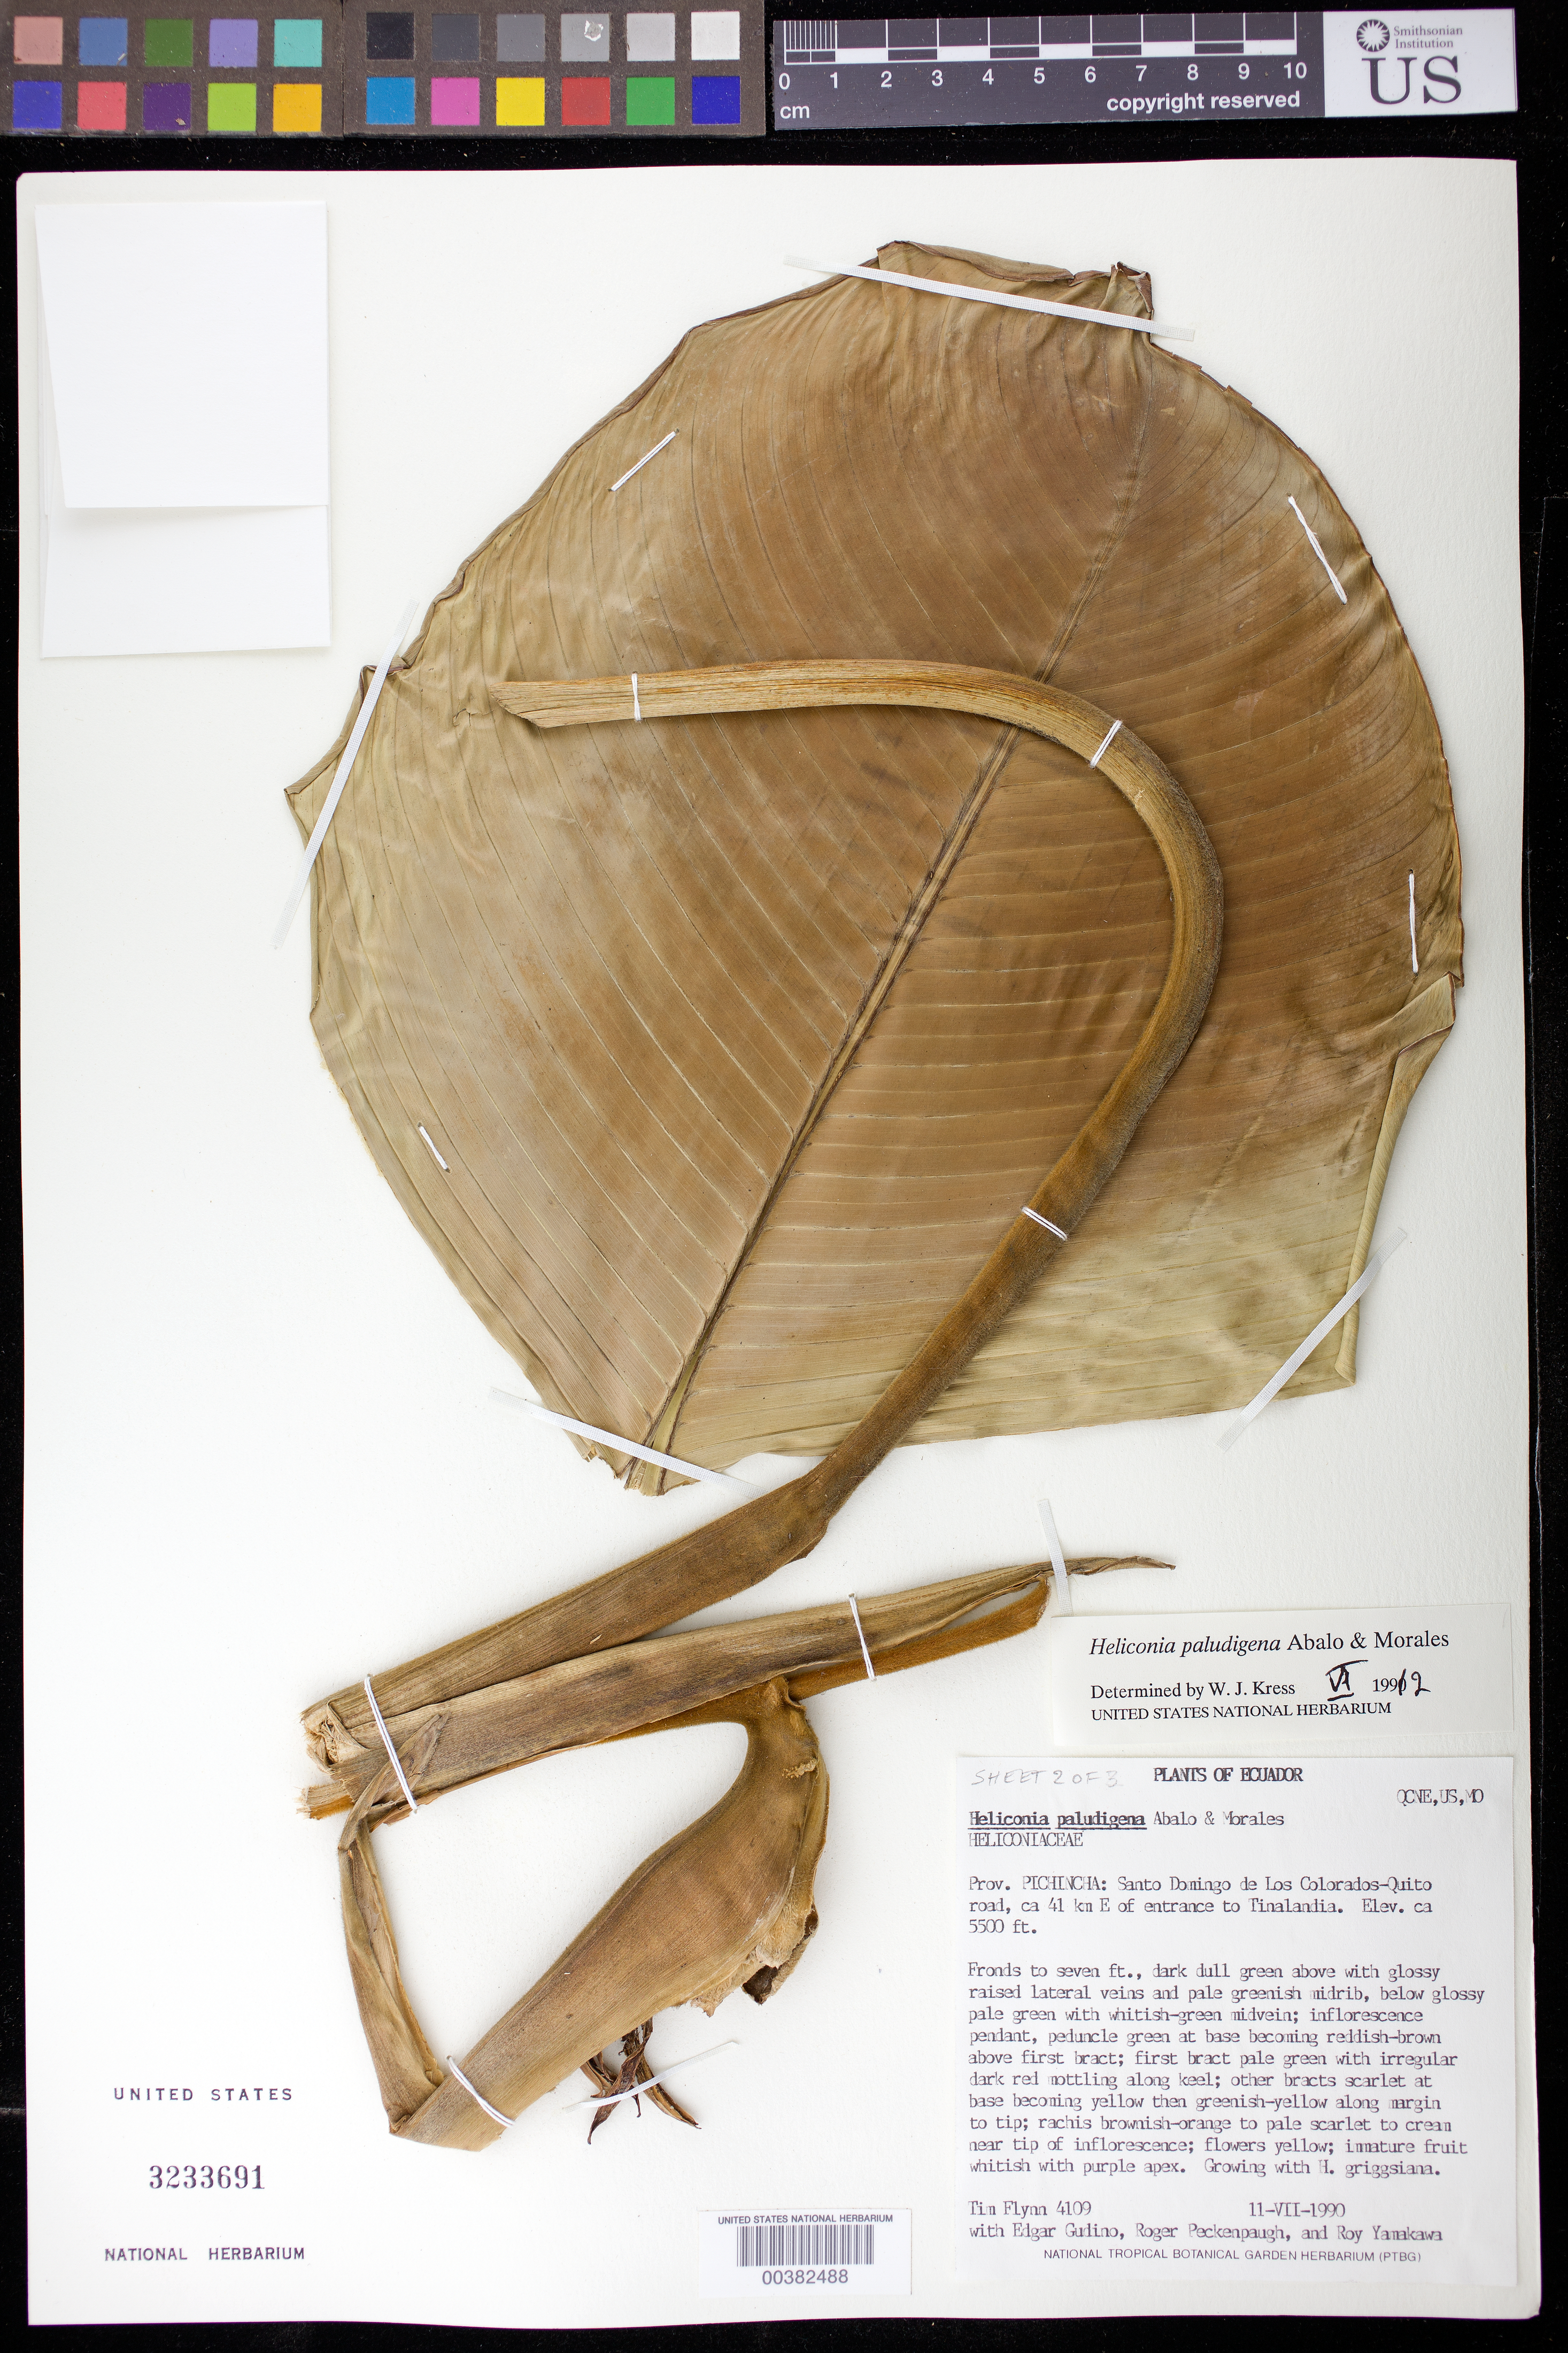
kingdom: Plantae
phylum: Tracheophyta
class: Liliopsida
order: Zingiberales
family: Heliconiaceae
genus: Heliconia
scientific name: Heliconia paludigena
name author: Abalo & Morales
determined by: Kress, W. J., (US), Smithsonian Institution - National Museum of Natural History (UNITED STATES)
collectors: T. W. Flynn, E. Gudiño, R. Peckinpaugh & R. Yamakawa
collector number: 4109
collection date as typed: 11 Jul 1990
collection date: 1990-07-11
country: Ecuador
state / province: Pichincha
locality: Santo Domingo de los colarados - quito road. E of Entrance to tinalandia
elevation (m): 1676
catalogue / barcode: US 3233691